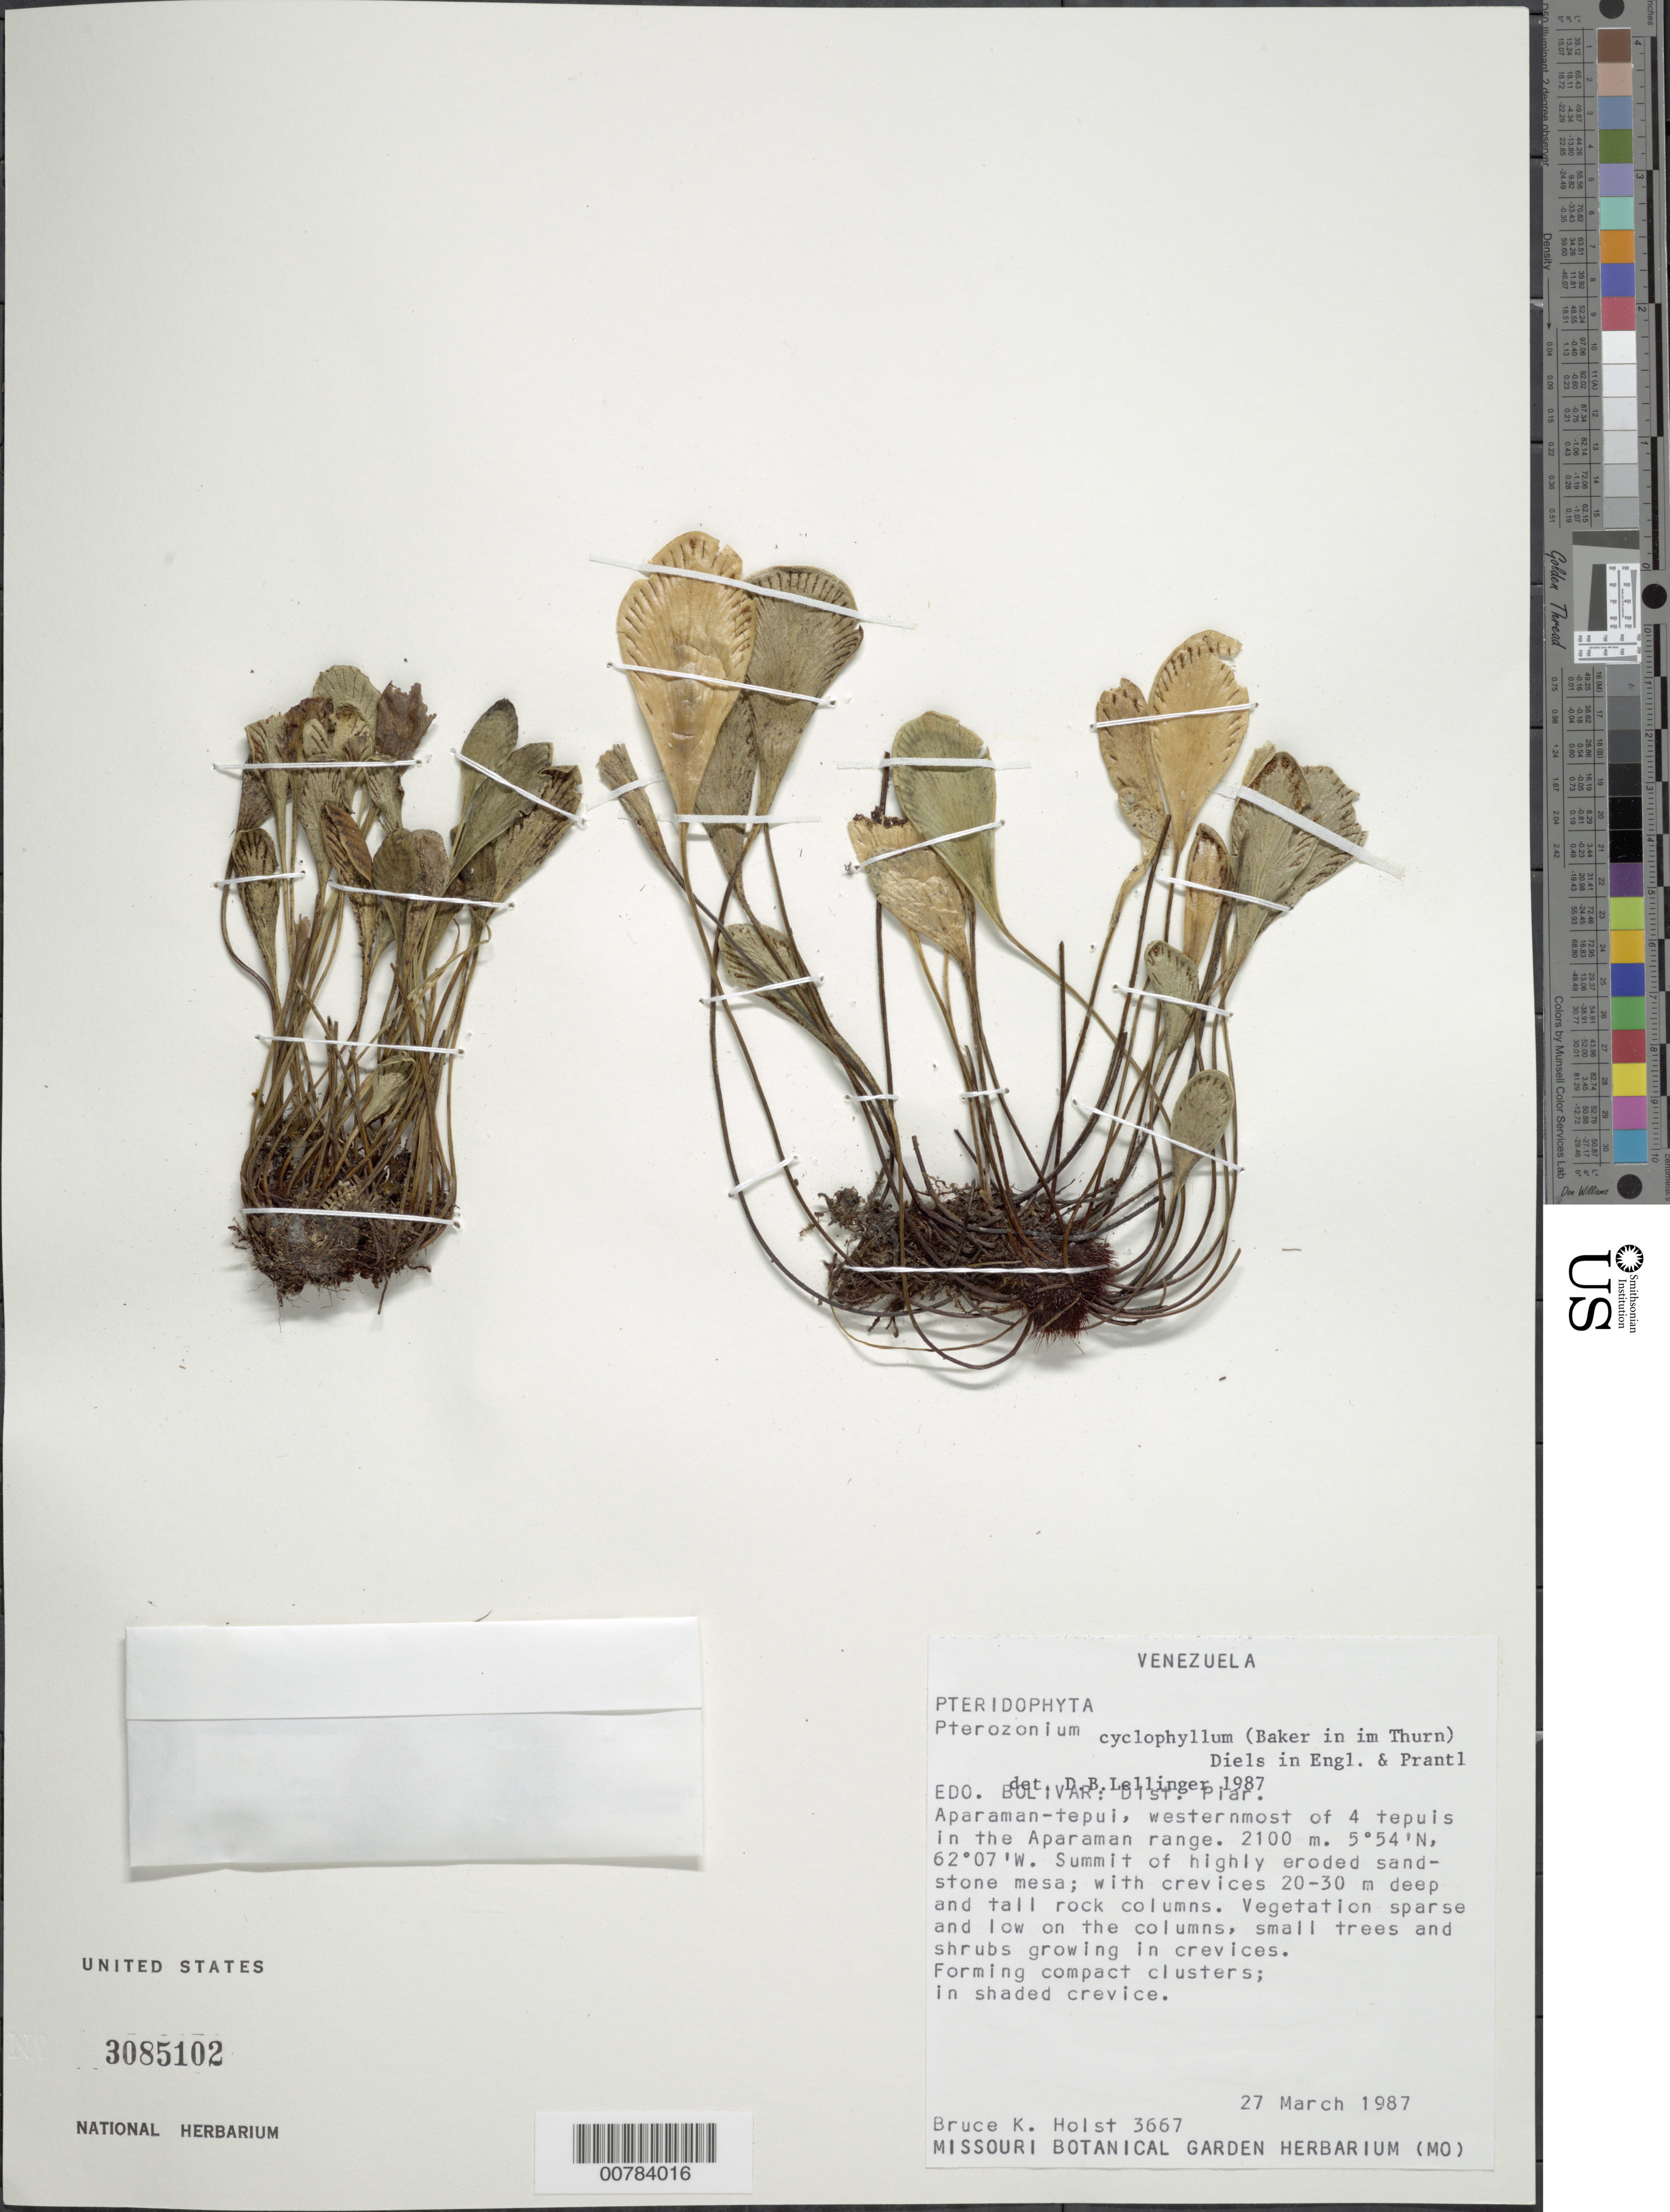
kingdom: Plantae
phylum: Tracheophyta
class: Polypodiopsida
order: Polypodiales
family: Pteridaceae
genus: Pterozonium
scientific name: Pterozonium cyclophyllum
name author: (Baker) Diels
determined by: Lellinger, David B., (BOT), Smithsonian Institution - National Museum of Natural History (UNITED STATES)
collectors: B. Holst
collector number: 3667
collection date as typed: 27-Mar-87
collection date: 1987-03-27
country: Venezuela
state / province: Bolívar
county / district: Piar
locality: Auyan-tepuí, Río Churún, westernmost of 4 tepuís in the Aparaman range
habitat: Summit of highly eroded sandstone mesa; with crevice 20-30m deep and tall rock columns, small treesa nd shrubs growing in crevices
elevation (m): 2100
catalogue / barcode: US 3085102